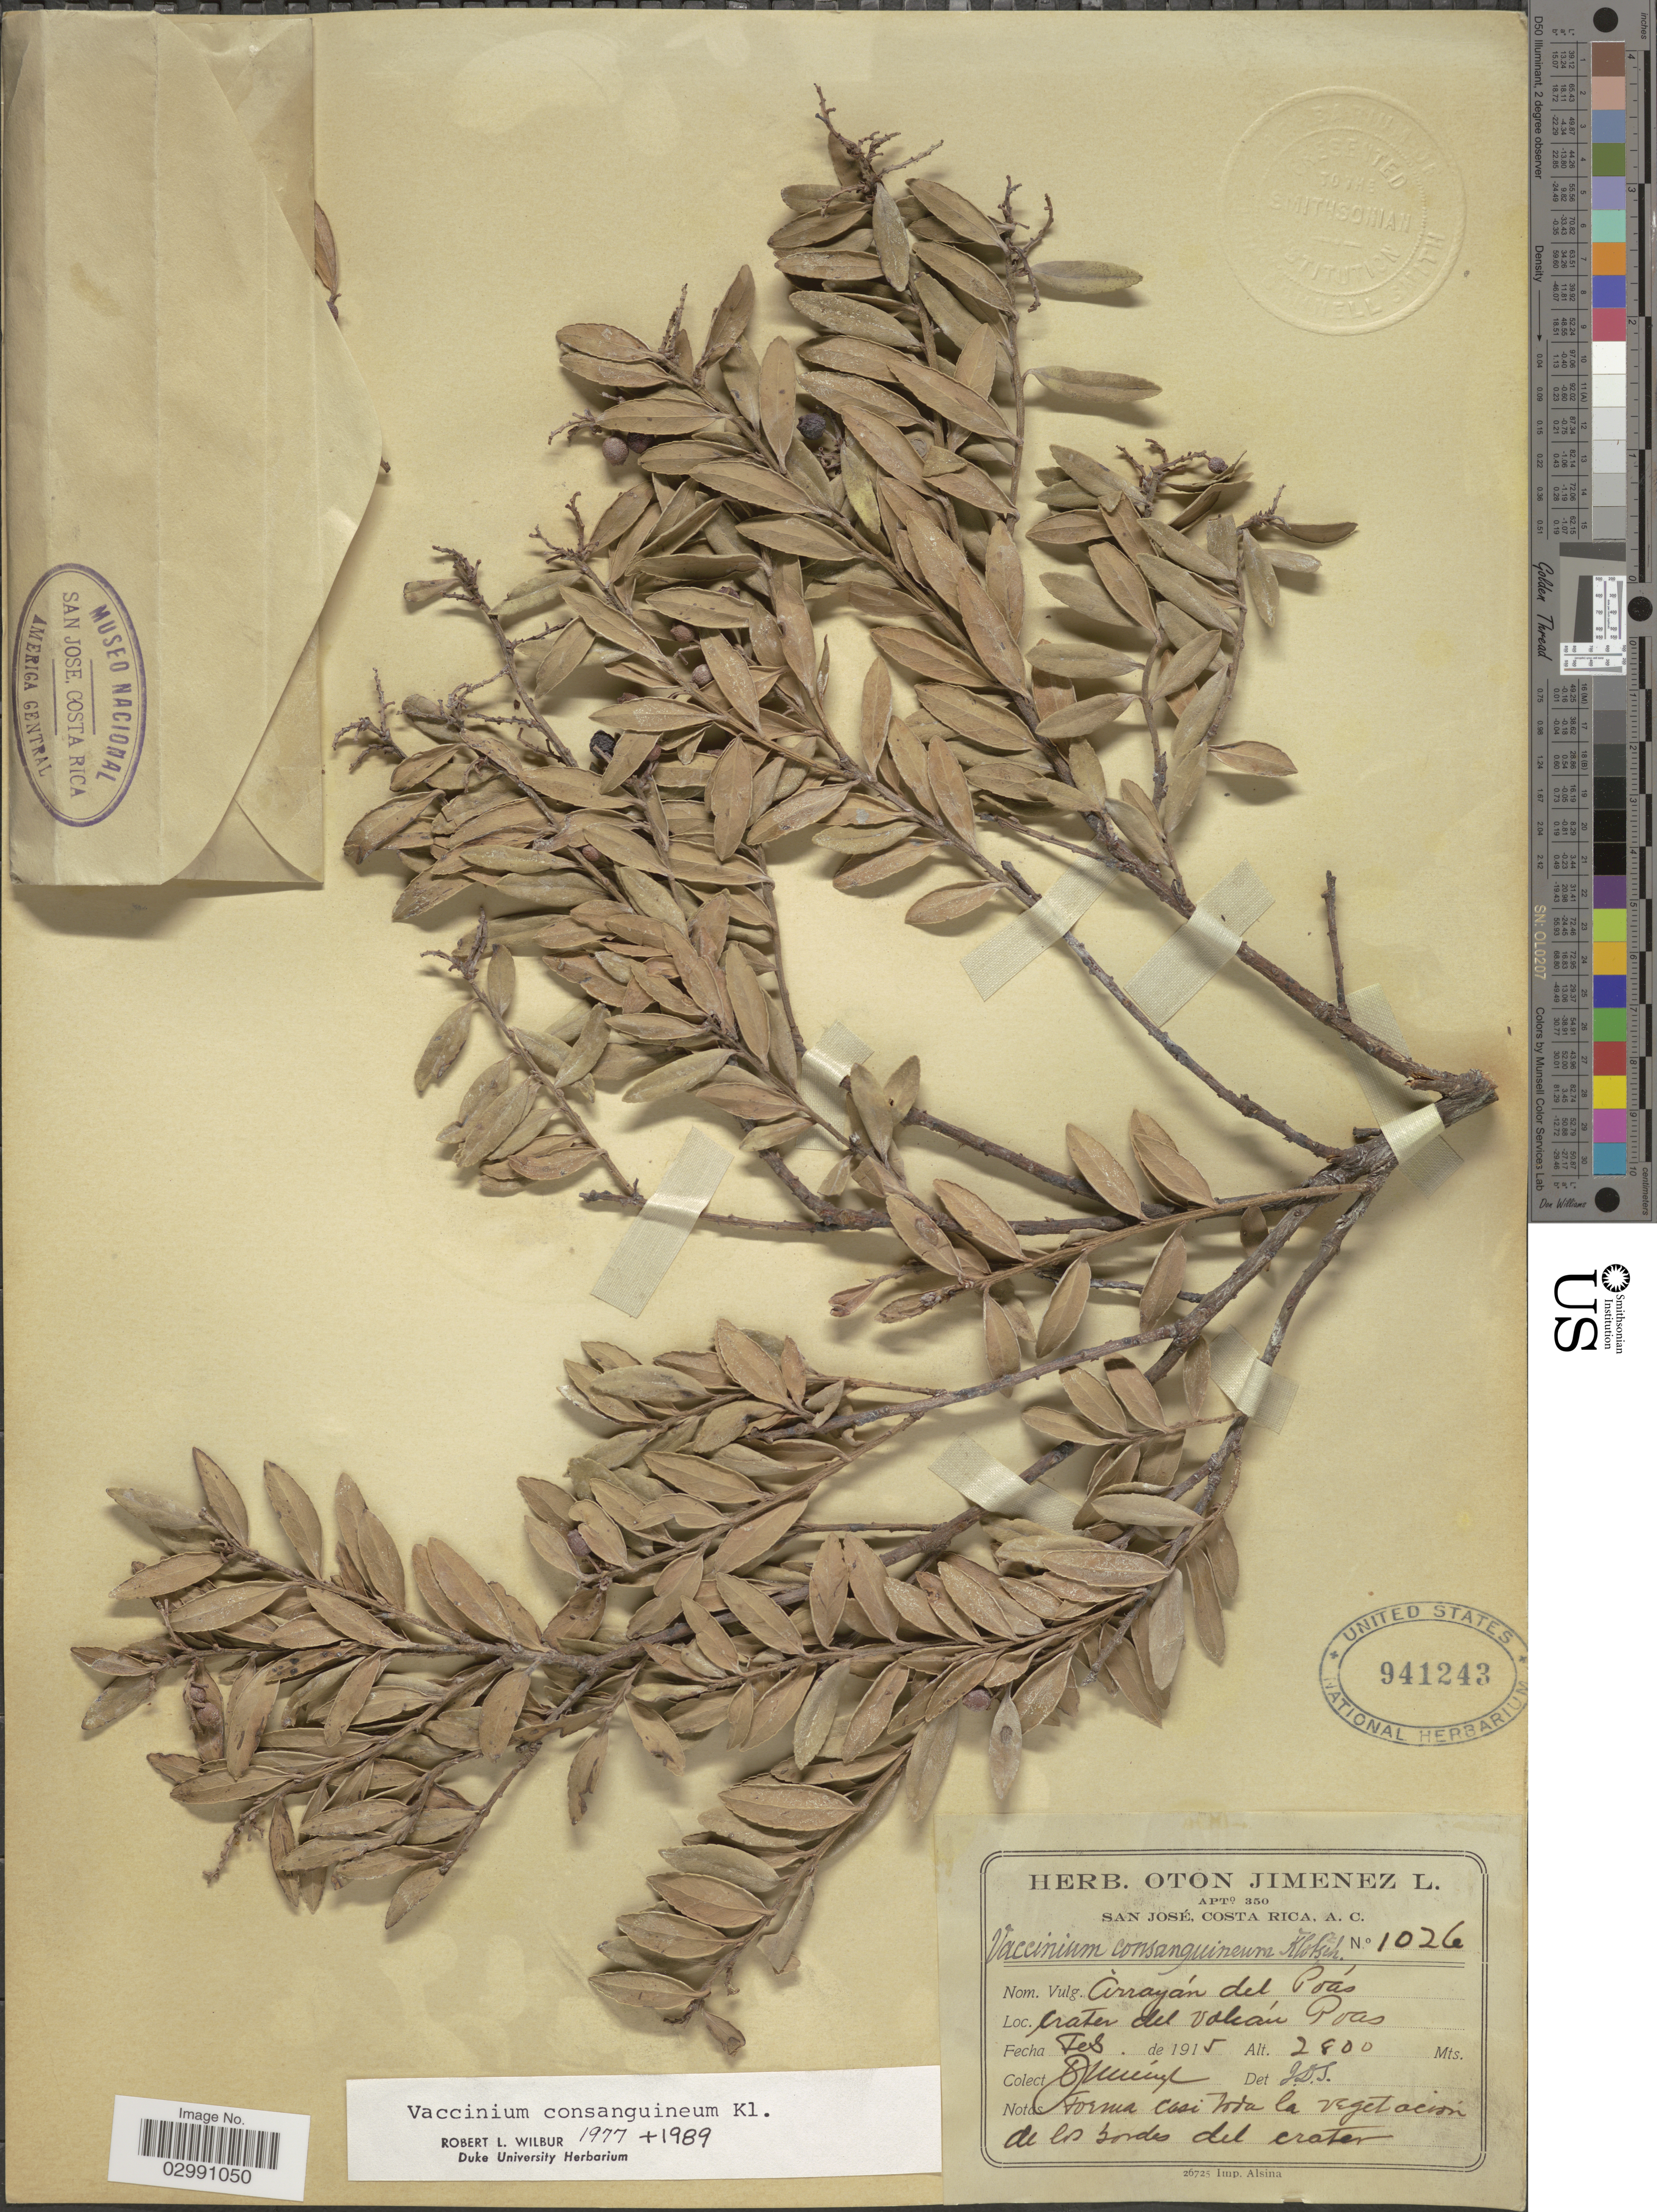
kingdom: Plantae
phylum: Tracheophyta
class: Magnoliopsida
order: Ericales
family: Ericaceae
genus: Vaccinium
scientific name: Vaccinium consanguineum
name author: Klotzsch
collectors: O. Jiménez L.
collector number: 1026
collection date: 1915-02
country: Costa Rica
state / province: San José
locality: Arrayán del Poas, crater del Volcán Poas.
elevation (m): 2800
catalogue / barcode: US 941243